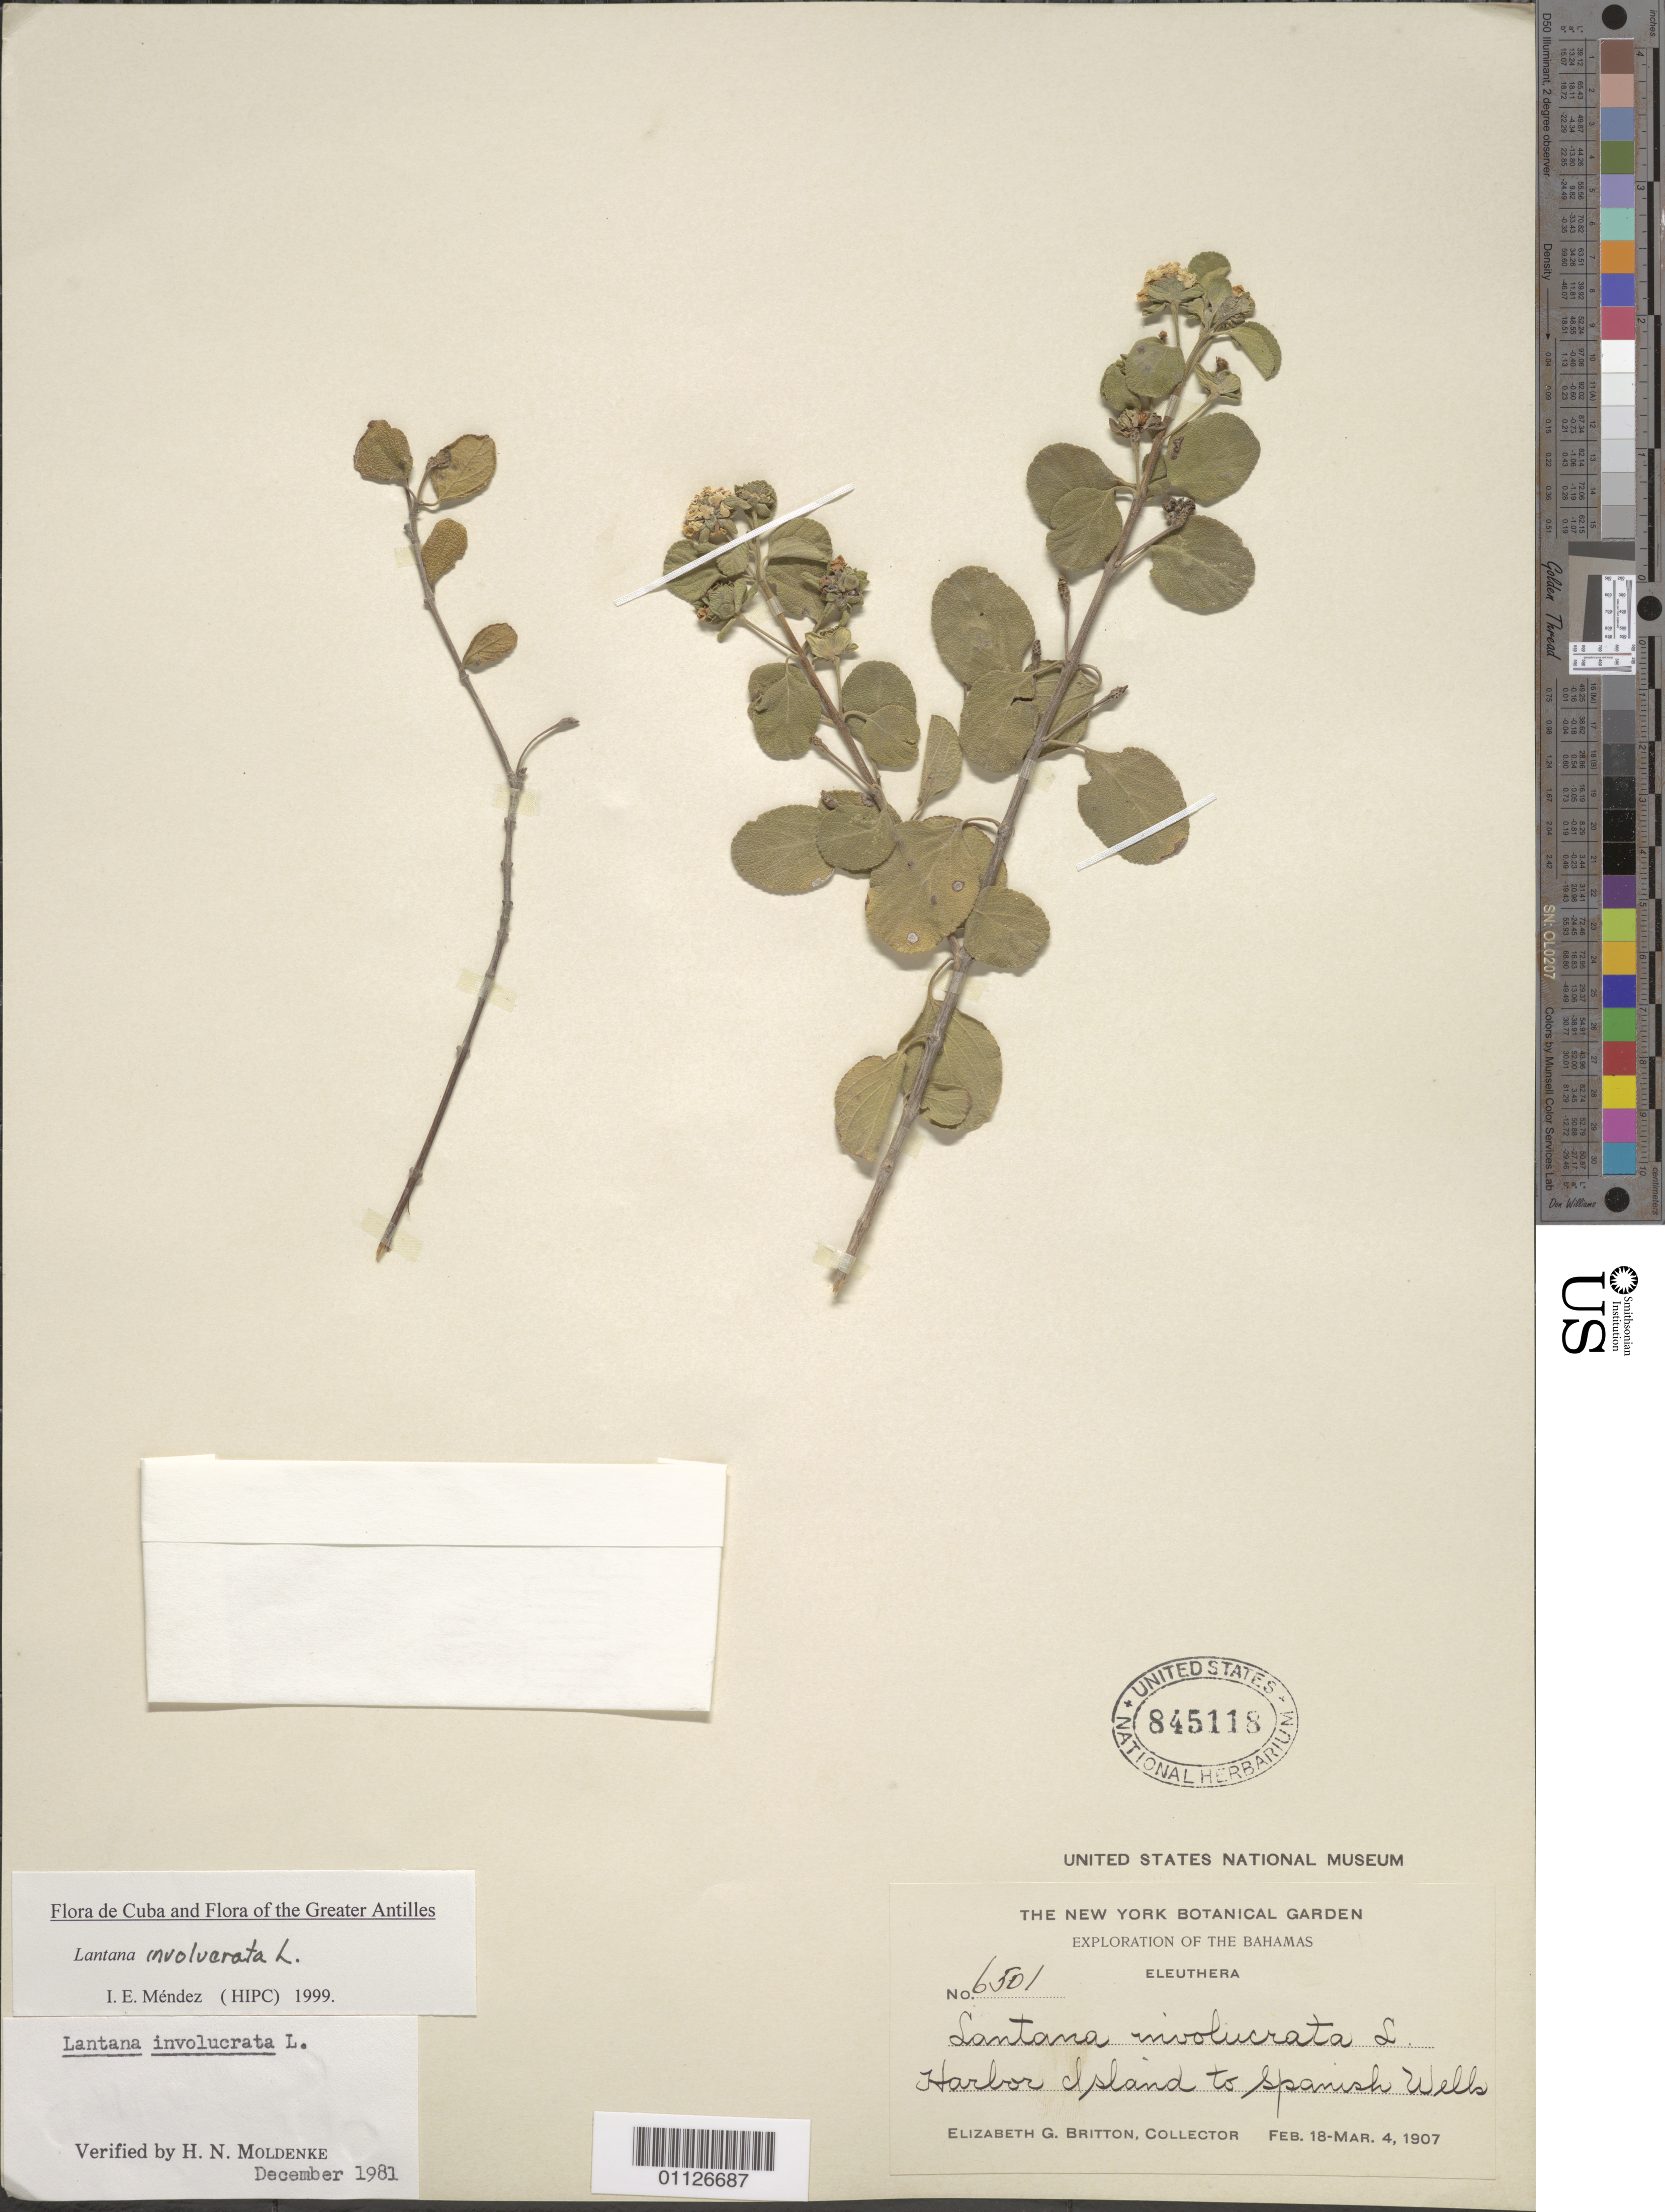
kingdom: Plantae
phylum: Tracheophyta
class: Magnoliopsida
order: Lamiales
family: Verbenaceae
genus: Lantana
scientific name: Lantana involucrata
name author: L.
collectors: E. G. Britton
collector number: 6501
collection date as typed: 18 Feb 1907 to 04 Mar 1907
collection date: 1907-02-18/1907-03-04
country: Bahamas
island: Eleuthera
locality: Harbor Island to Spanish Wells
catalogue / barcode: US 845118